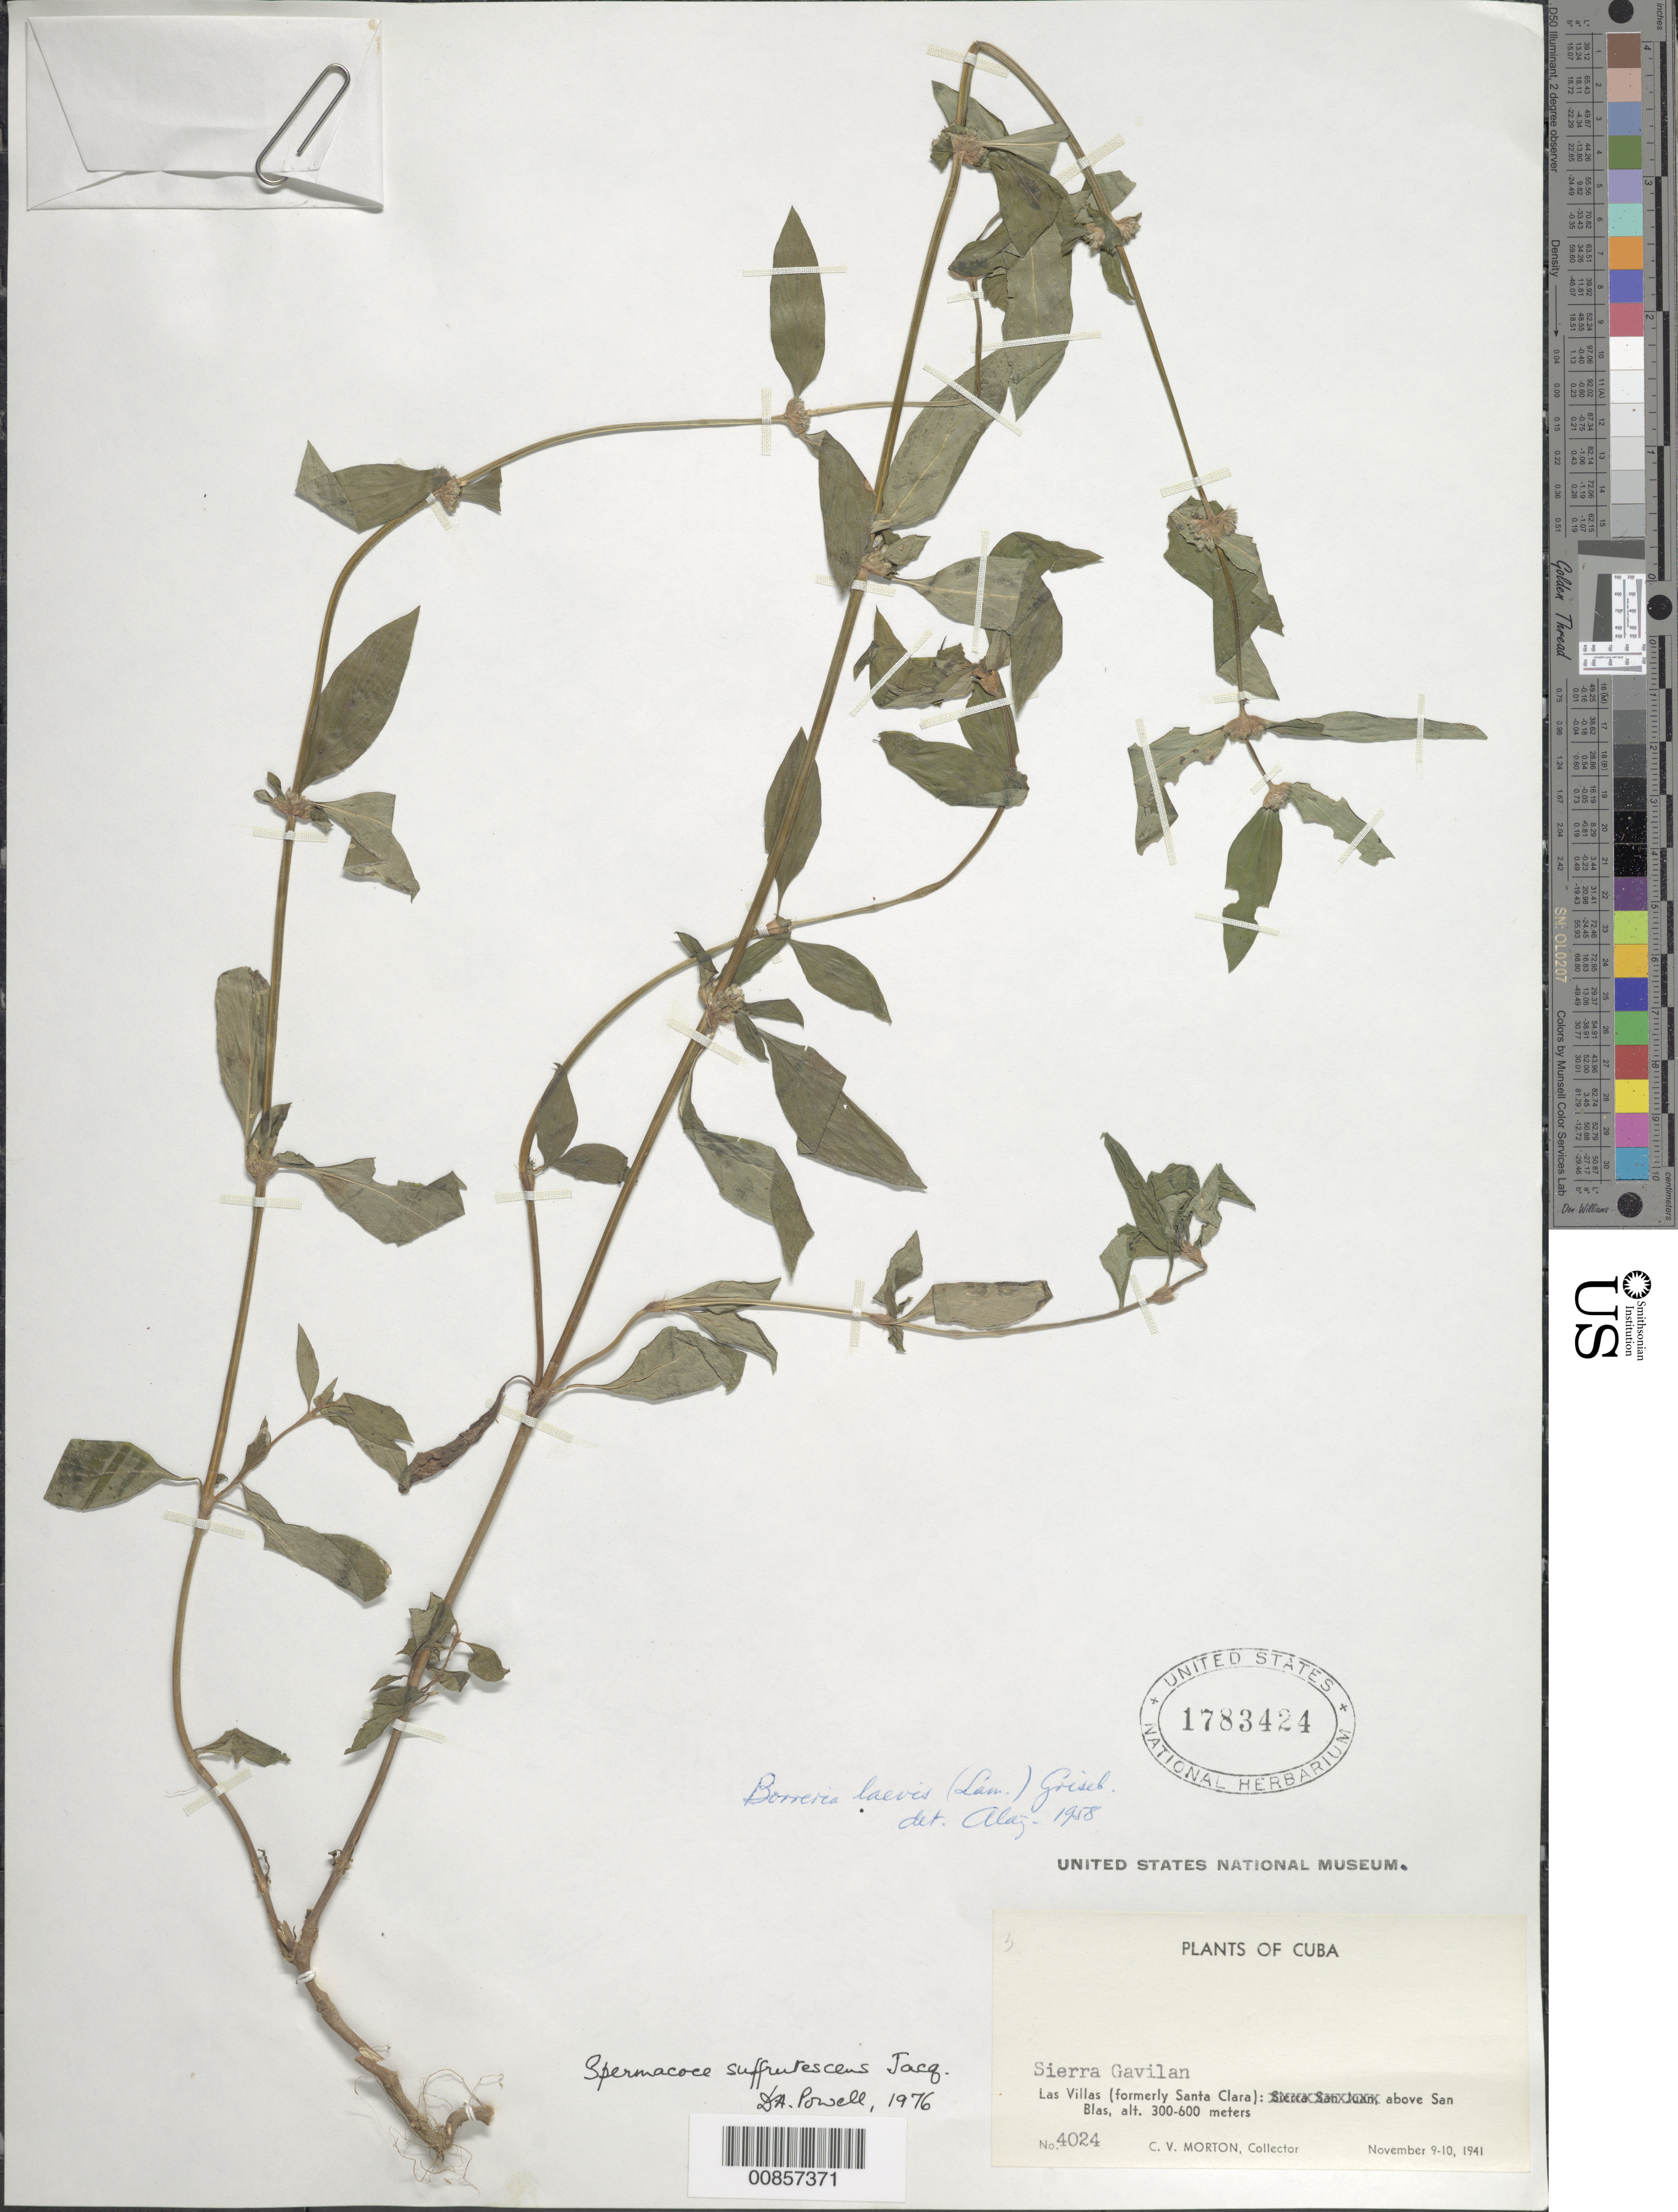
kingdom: Plantae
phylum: Tracheophyta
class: Magnoliopsida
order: Gentianales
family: Rubiaceae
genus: Spermacoce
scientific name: Spermacoce remota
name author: Lam.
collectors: C. V. Morton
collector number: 4024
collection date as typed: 09 Nov 1941 to 10 Nov 1941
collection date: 1941-11-09/1941-11-10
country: Cuba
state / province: Las Villas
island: Cuba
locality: Above San Blas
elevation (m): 300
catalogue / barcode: US 1783424